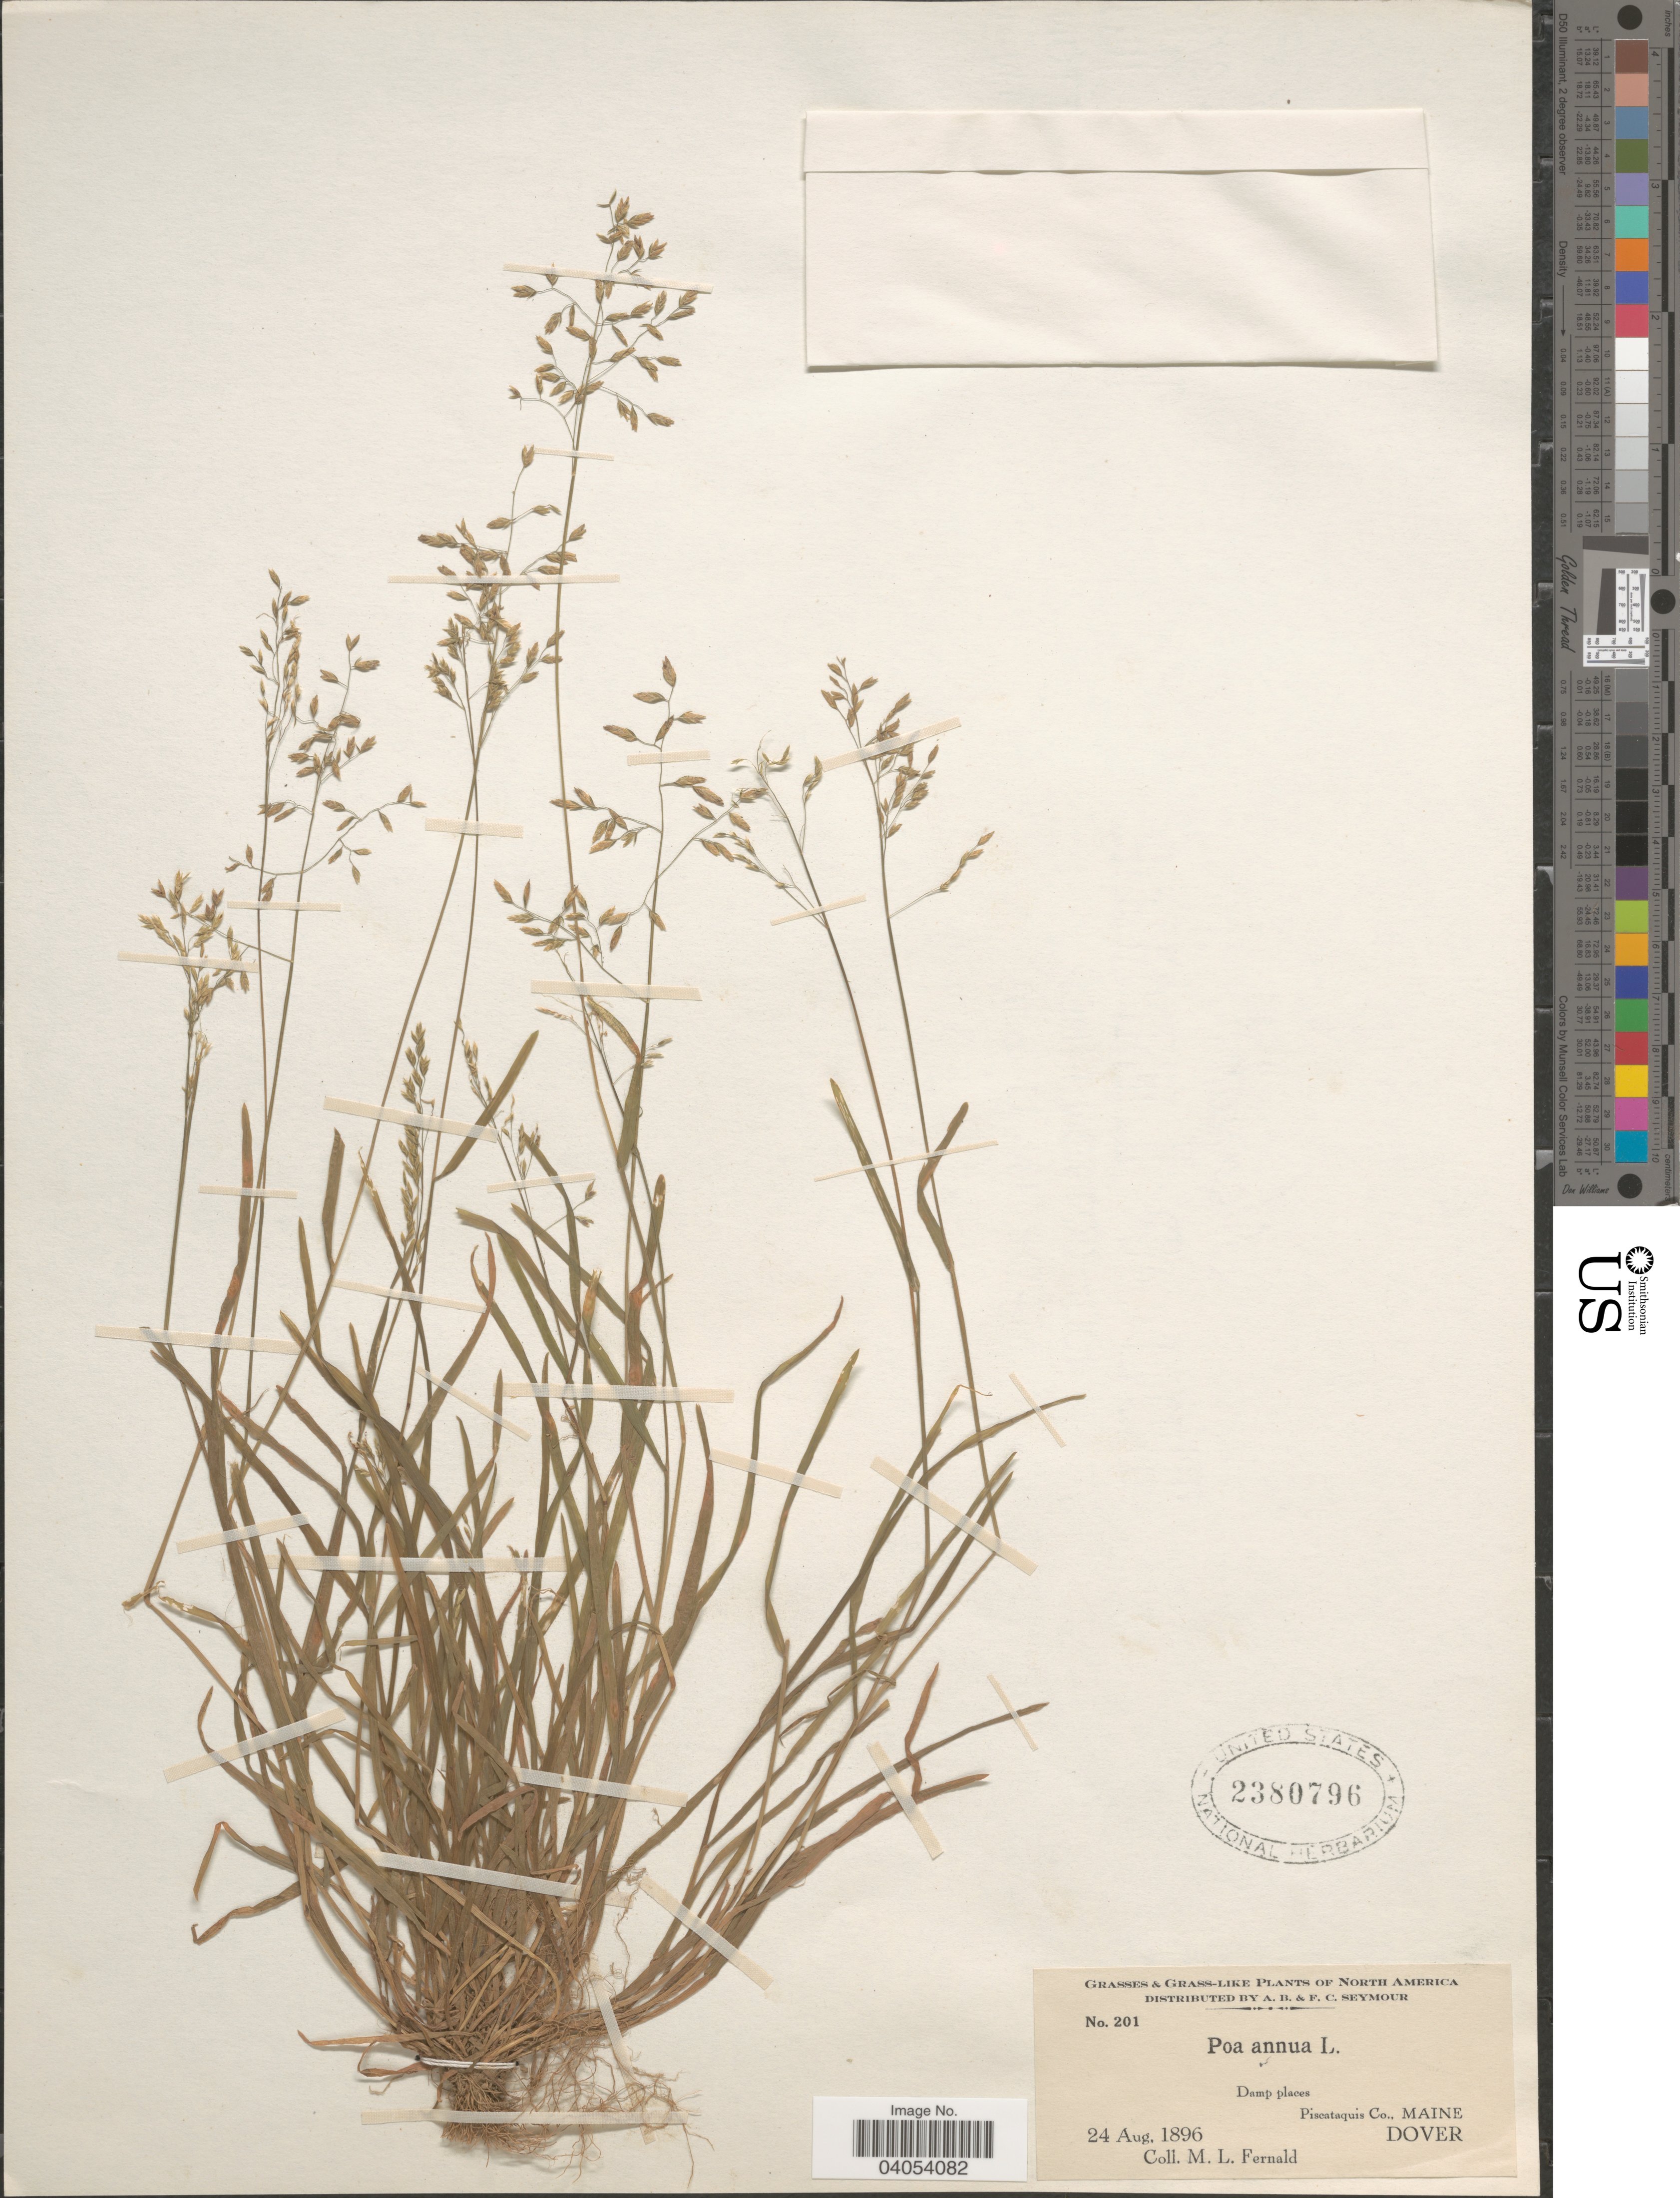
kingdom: Plantae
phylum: Tracheophyta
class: Liliopsida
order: Poales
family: Poaceae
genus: Poa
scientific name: Poa annua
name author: L.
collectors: M. L. Fernald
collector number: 201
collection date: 1896-08-24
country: United States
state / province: Maine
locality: Piscataquis Co., Dover.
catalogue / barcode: US 2380796